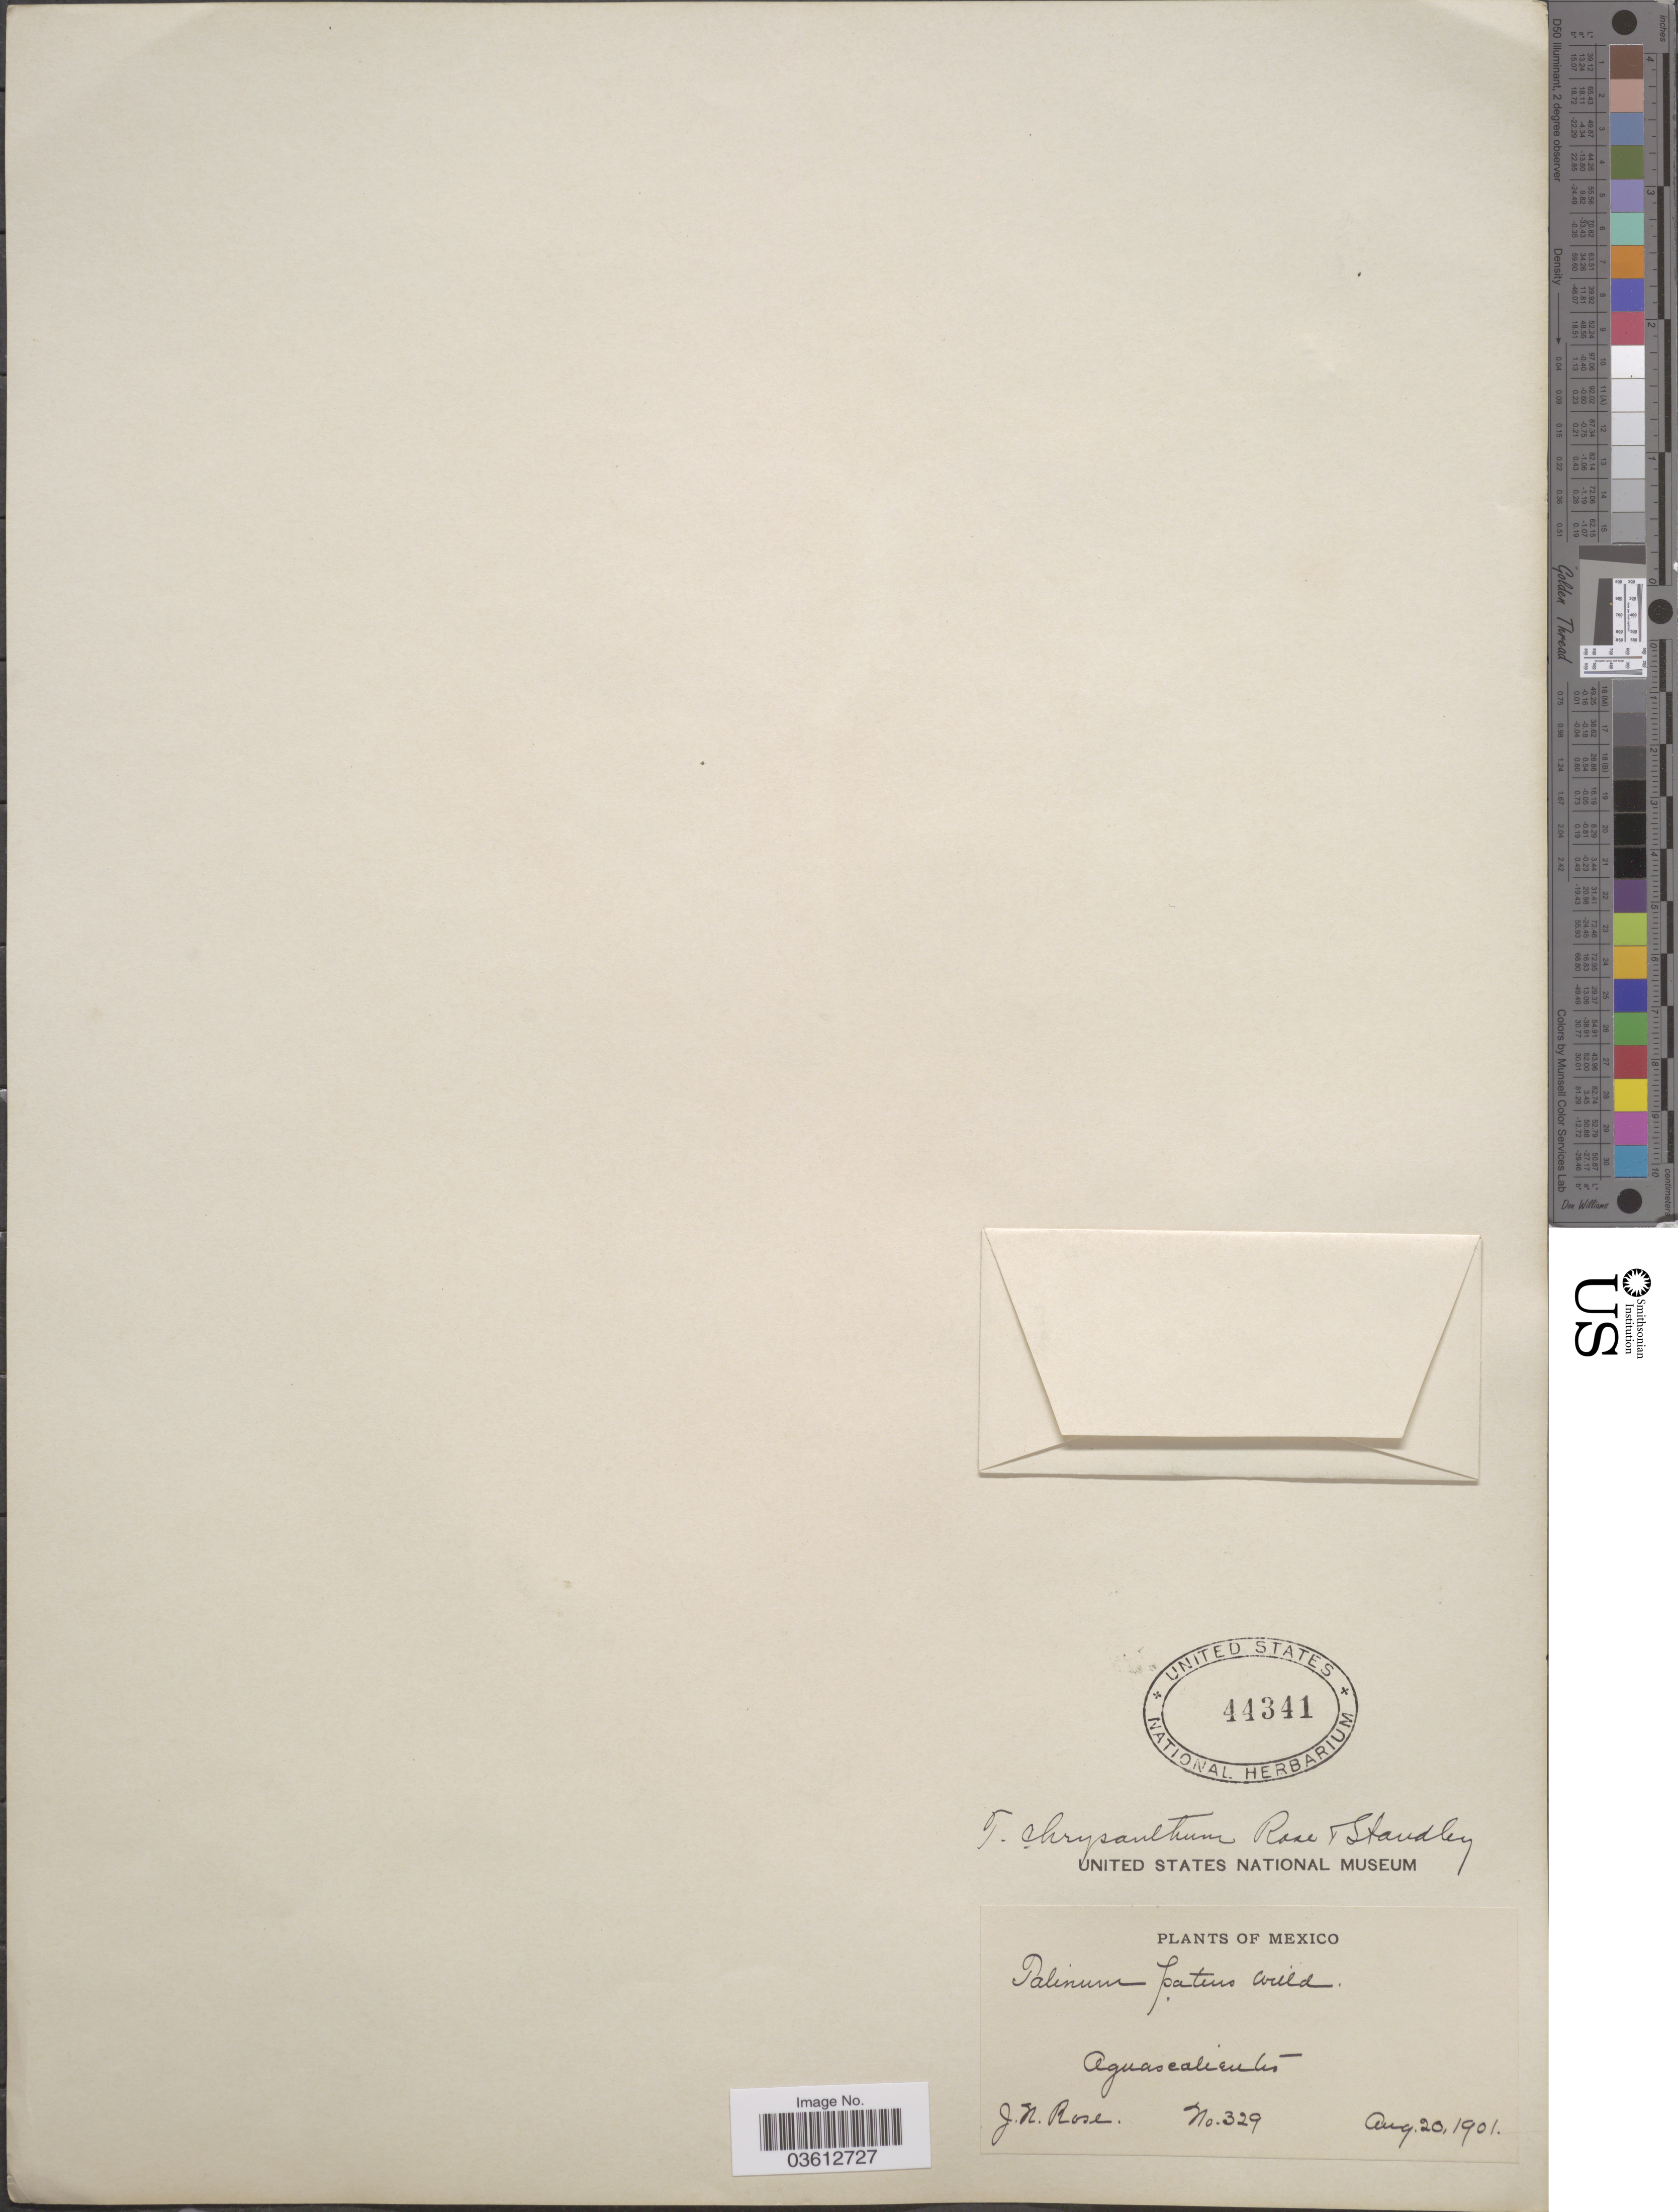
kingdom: Plantae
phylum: Tracheophyta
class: Magnoliopsida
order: Caryophyllales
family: Talinaceae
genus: Talinum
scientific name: Talinum chrysanthum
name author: Rose & Standl.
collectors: J. N. Rose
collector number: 329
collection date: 1901-08-20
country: Mexico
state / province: Aguascalientes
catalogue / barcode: US 44341